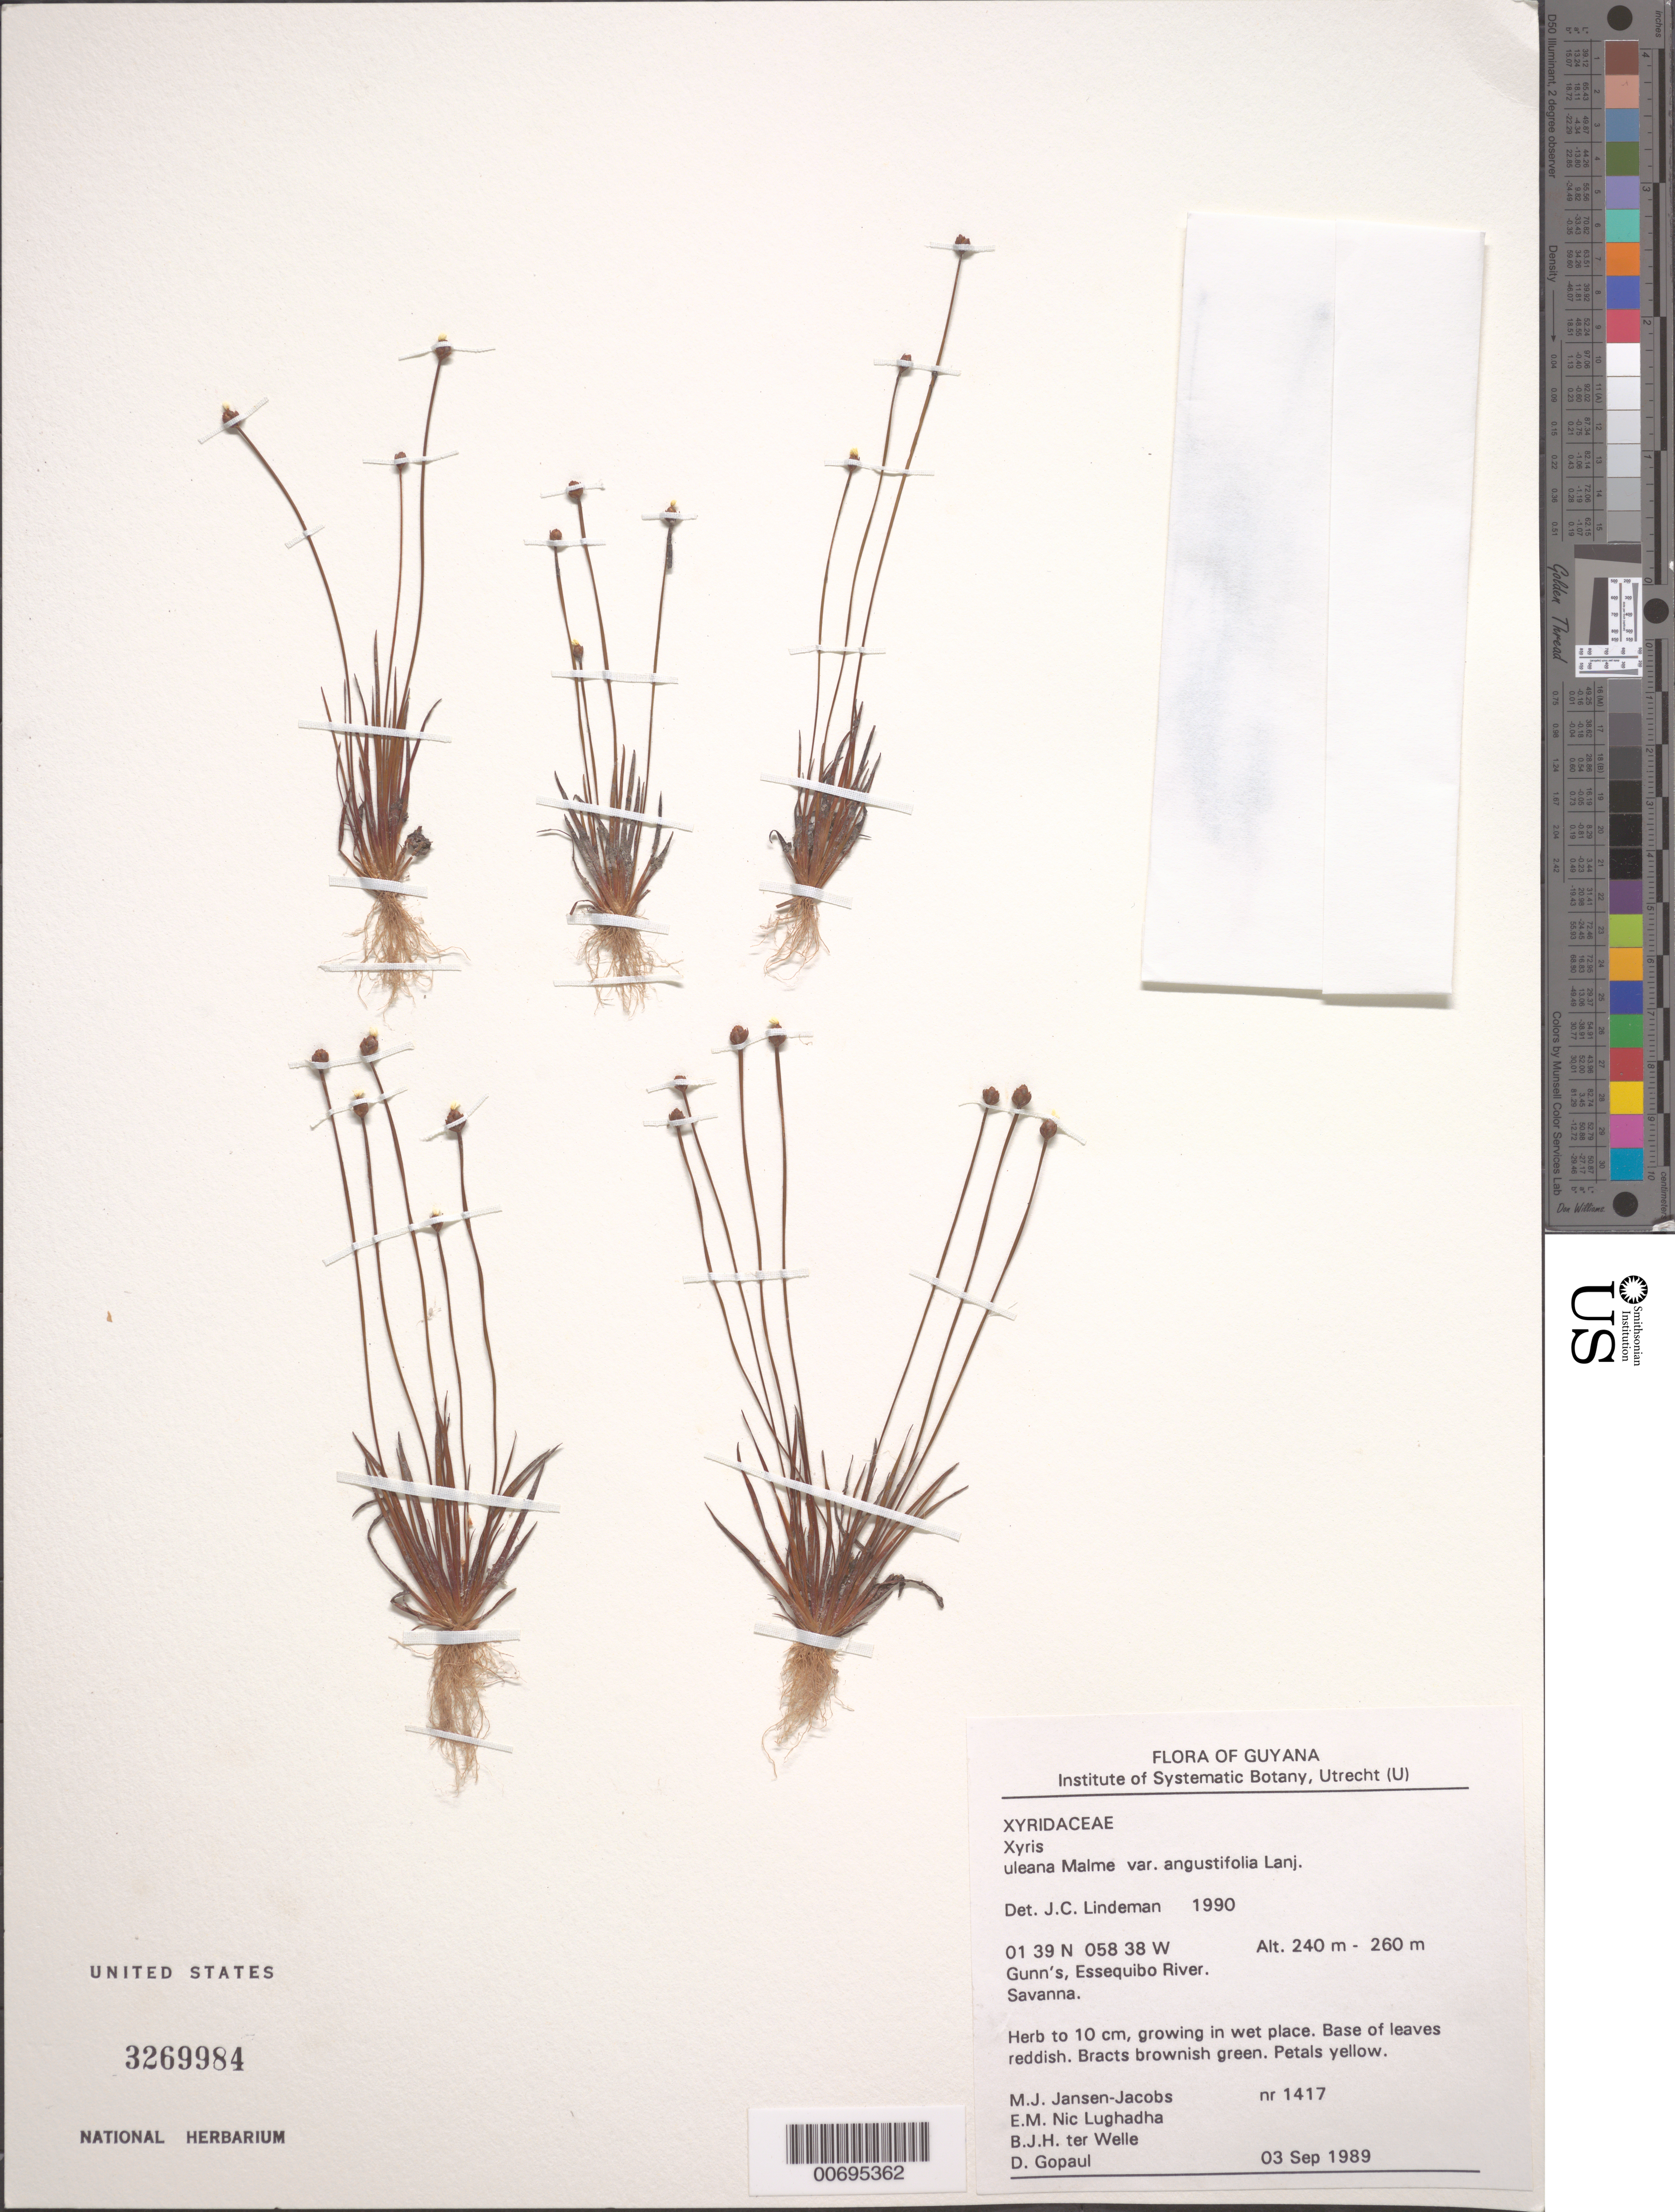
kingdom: Plantae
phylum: Tracheophyta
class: Liliopsida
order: Poales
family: Xyridaceae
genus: Xyris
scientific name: Xyris uleana var. angustifolia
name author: Lanj.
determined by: Lindeman, J. C.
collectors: M. J. Jansen-Jacobs, E. Nic Lughadha, B. Welle & D. Gopaul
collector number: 1417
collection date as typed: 3-Sep-89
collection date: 1989-09-03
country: Guyana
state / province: U. Takutu-U. Essequibo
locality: Gunn's, Essequibo River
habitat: Savanna; wet place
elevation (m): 240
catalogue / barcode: US 3269984